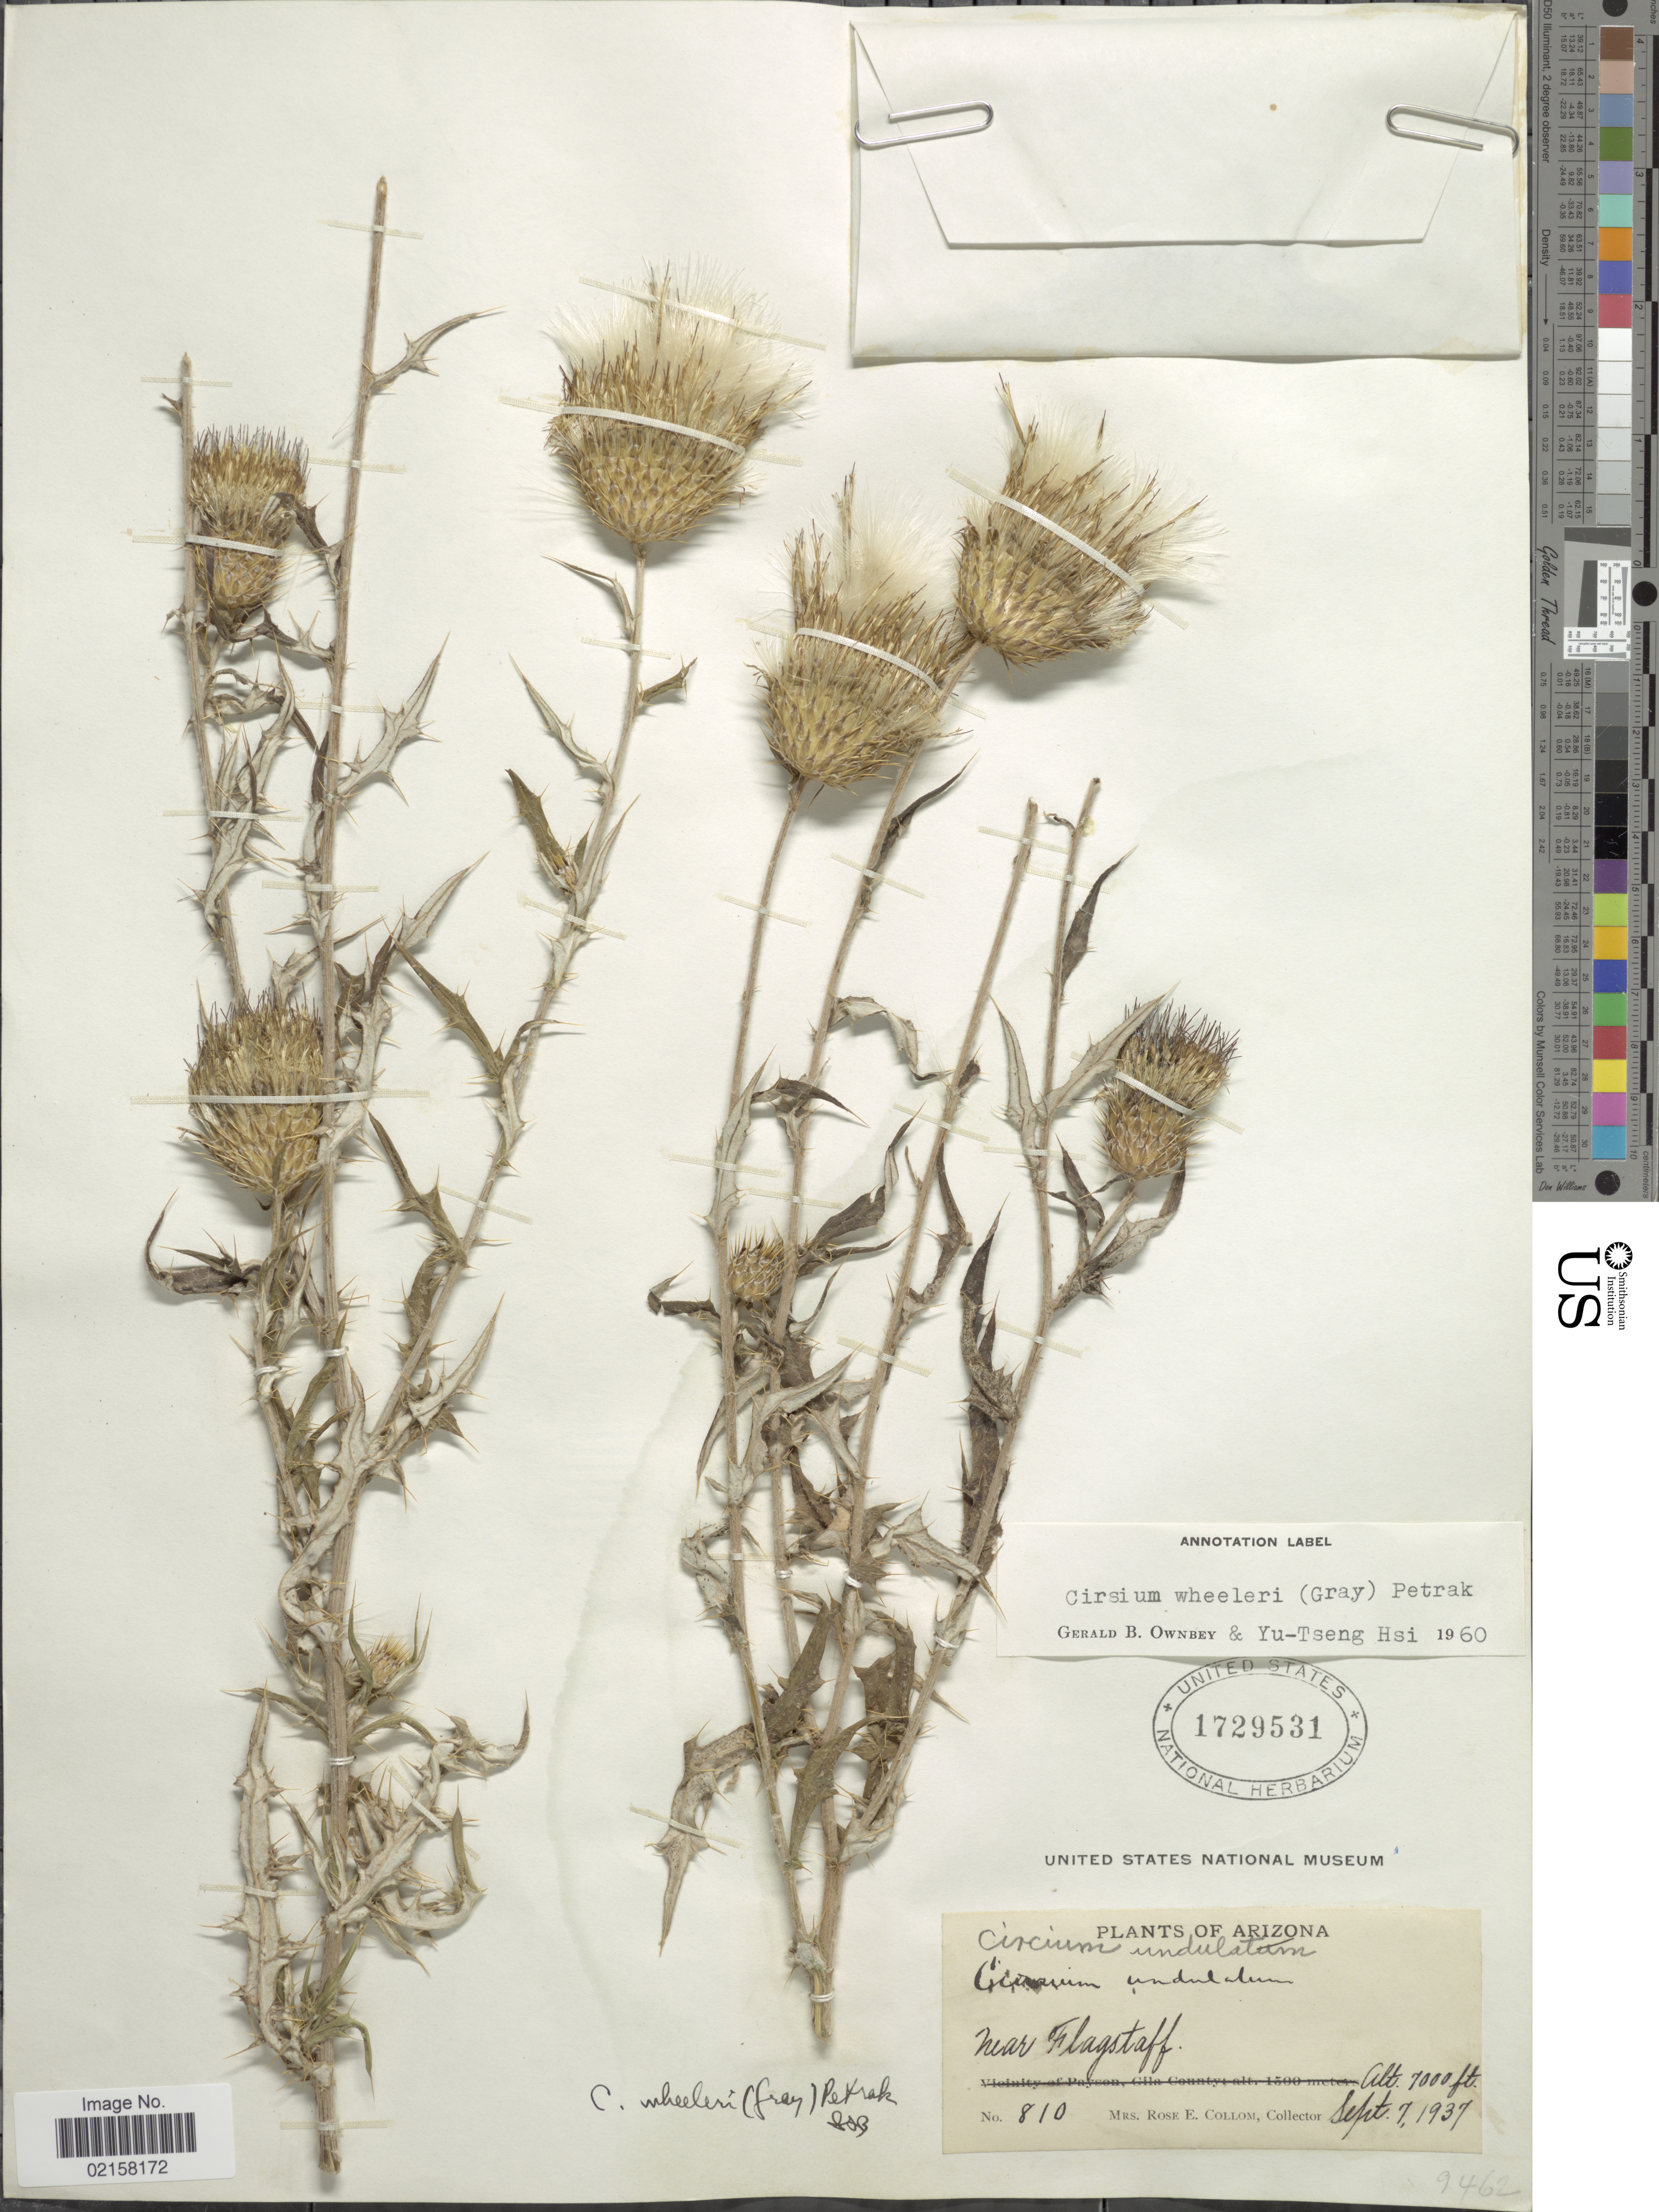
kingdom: Plantae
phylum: Tracheophyta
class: Magnoliopsida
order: Asterales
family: Asteraceae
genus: Cirsium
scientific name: Cirsium wheeleri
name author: (A. Gray) Petr.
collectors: R. E. Collom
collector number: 810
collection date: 1937-09-07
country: United States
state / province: Arizona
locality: Near Flagstaff.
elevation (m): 2134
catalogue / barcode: US 1729531